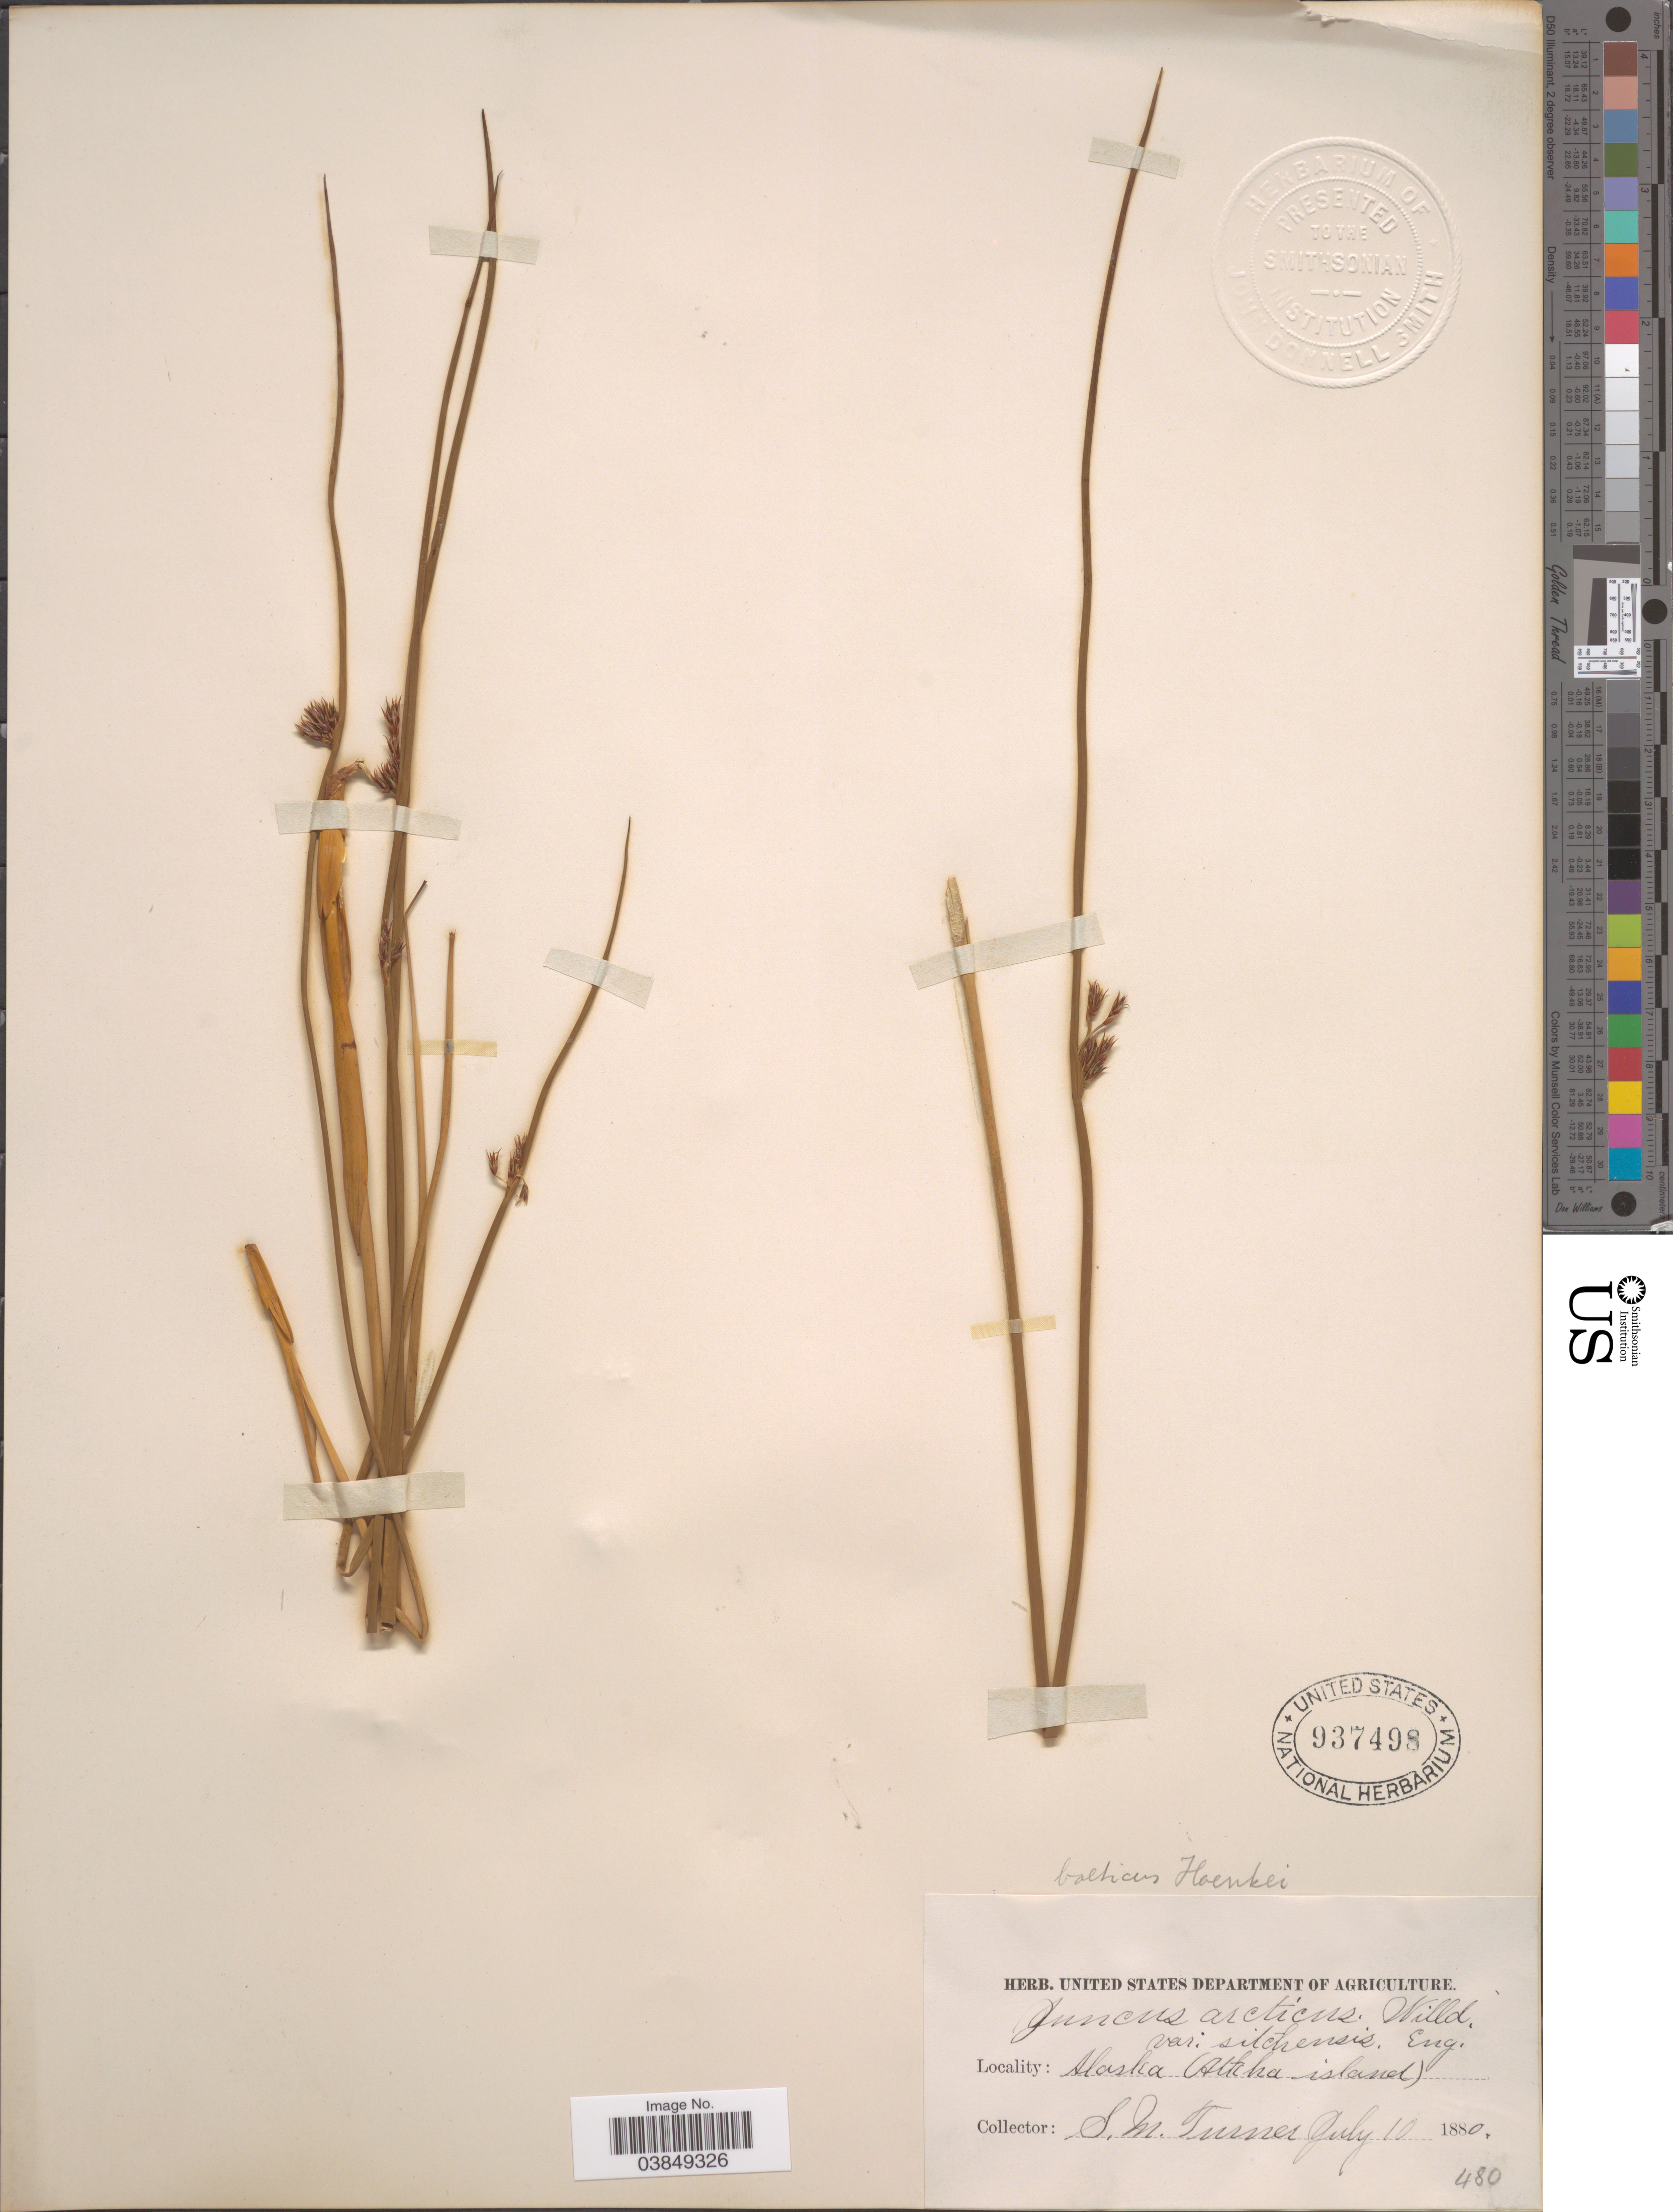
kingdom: Plantae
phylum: Tracheophyta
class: Liliopsida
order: Poales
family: Juncaceae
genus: Juncus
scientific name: Juncus arcticus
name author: Willd.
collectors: L. M. Turner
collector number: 480?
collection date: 1880-07-10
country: United States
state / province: Alaska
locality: Atkha Island.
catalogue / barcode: US 937498